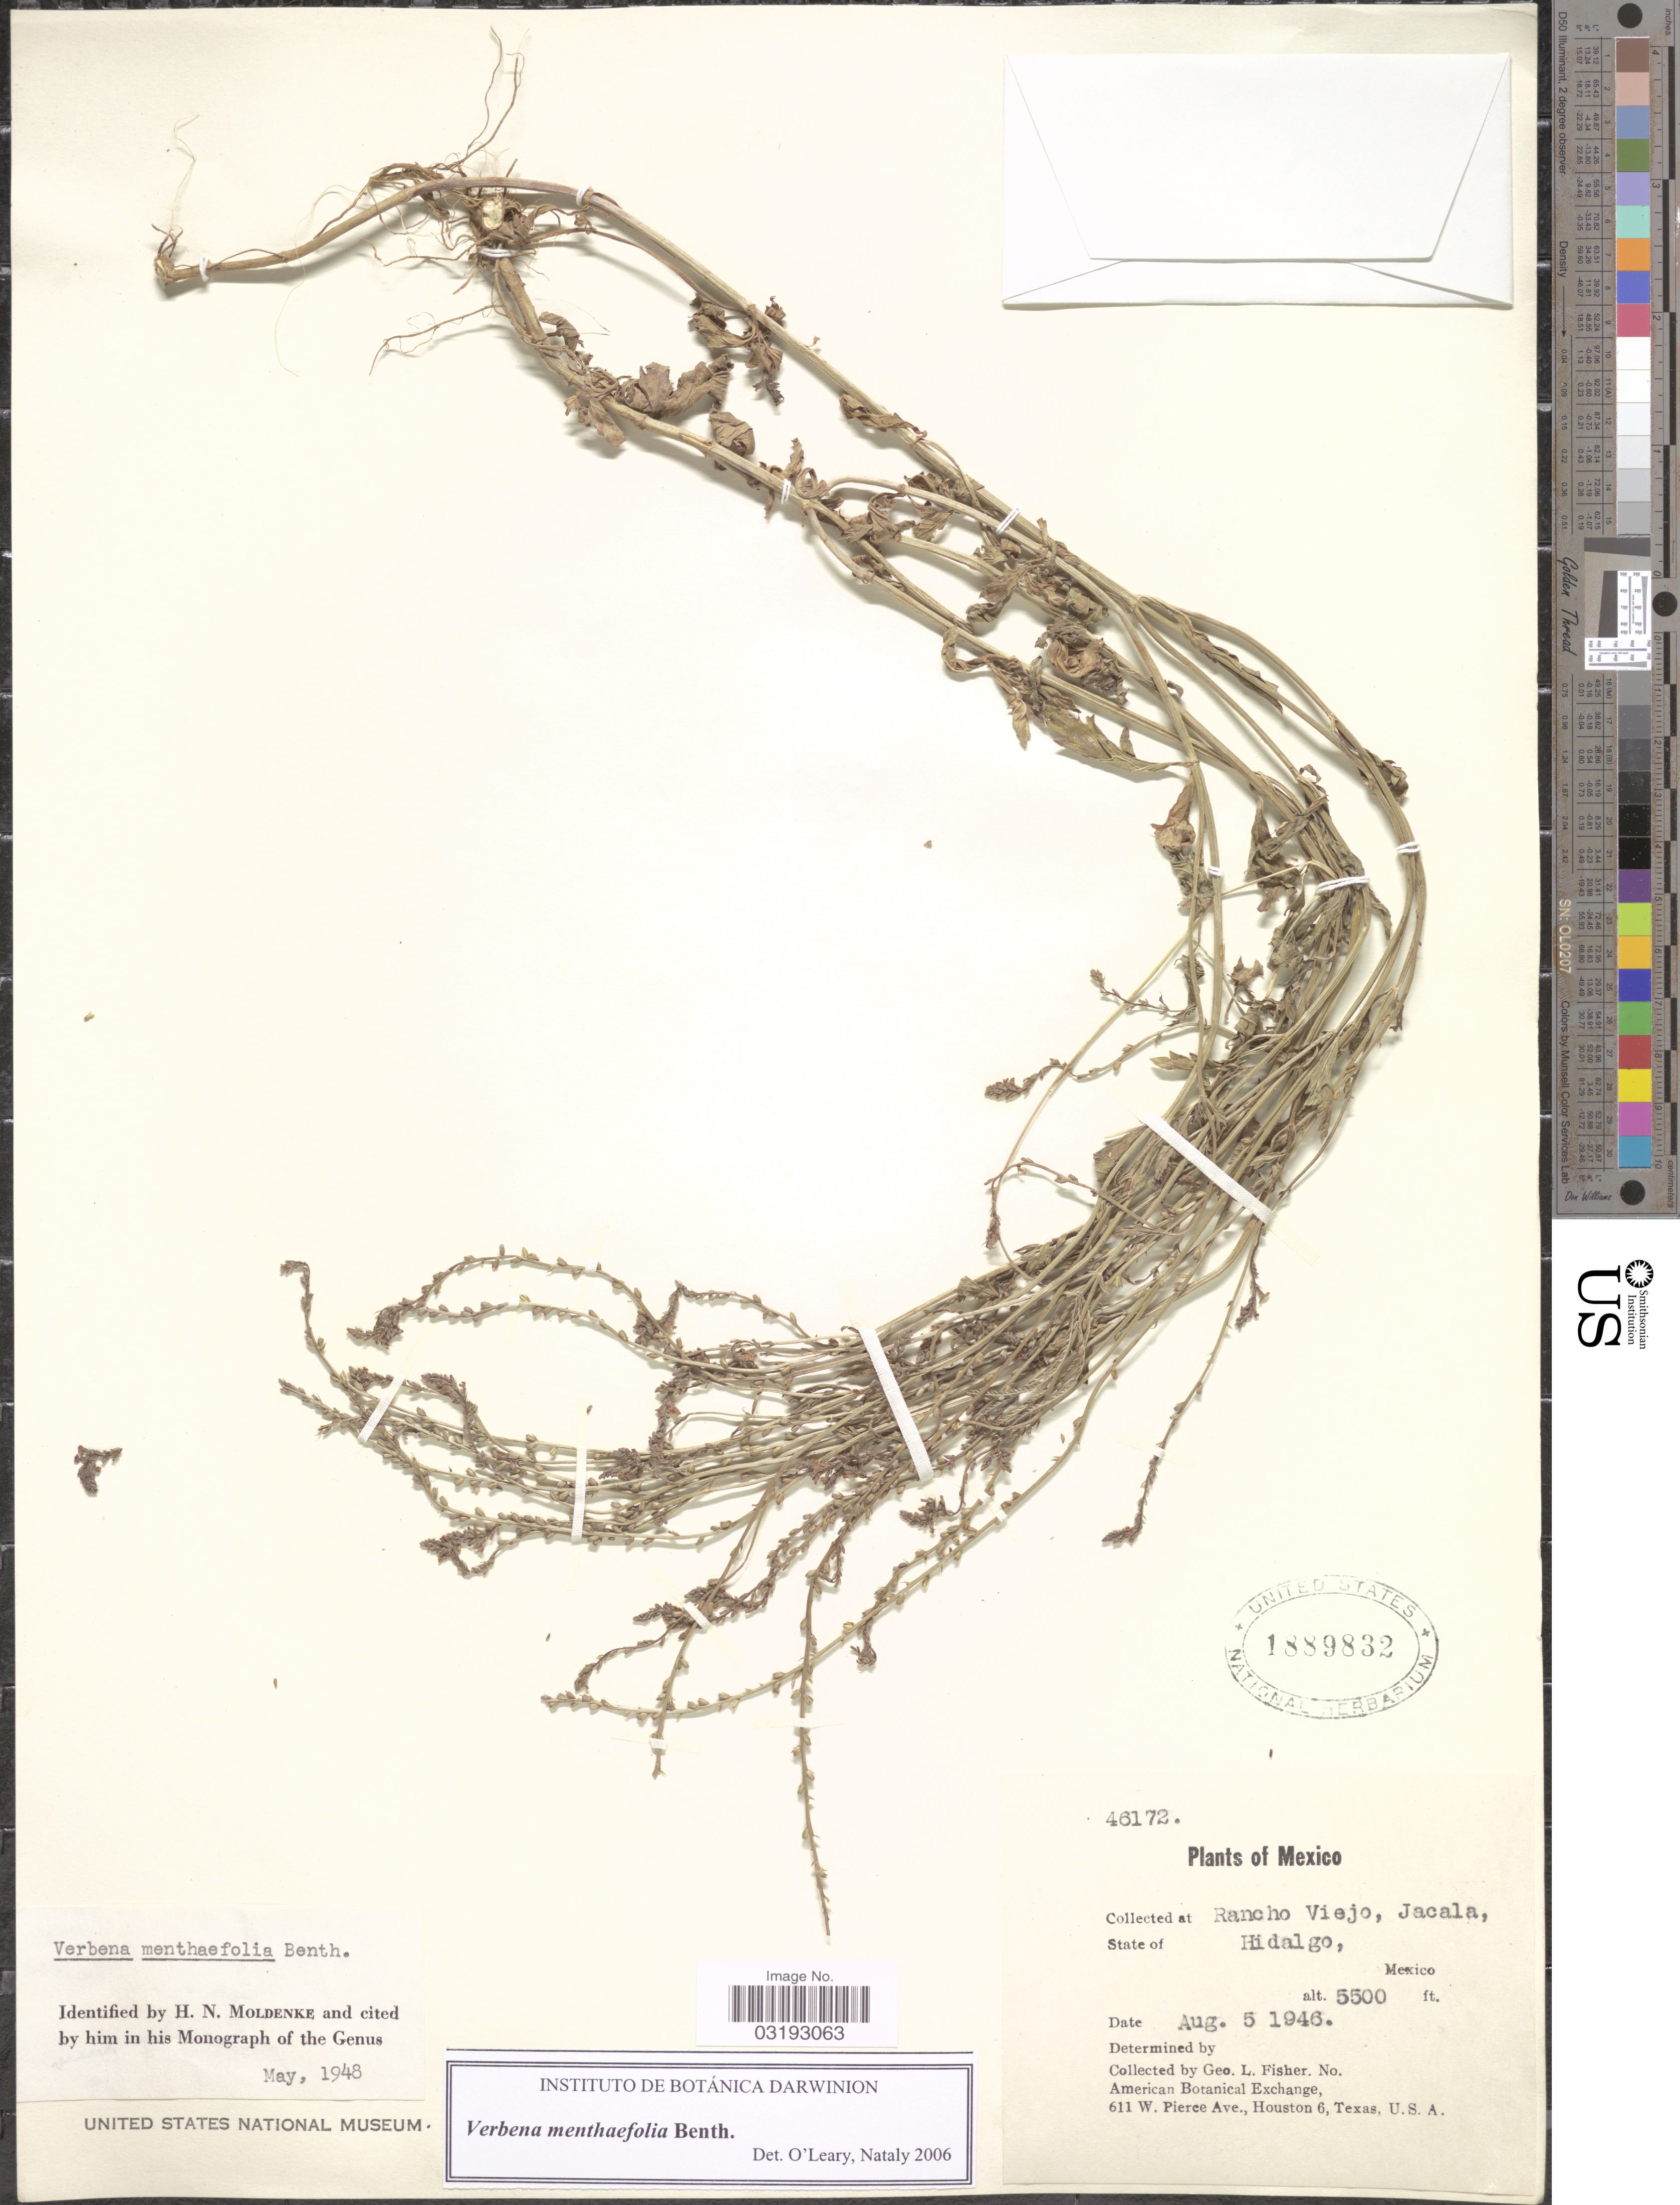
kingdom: Plantae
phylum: Tracheophyta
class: Magnoliopsida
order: Lamiales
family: Verbenaceae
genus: Verbena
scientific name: Verbena menthaefolia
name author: Benth.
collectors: G. L. Fisher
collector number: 46172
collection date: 1946-08-05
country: Mexico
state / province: Hidalgo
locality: At Rancho Viejo, Jacala.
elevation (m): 1676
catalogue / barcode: US 1889832